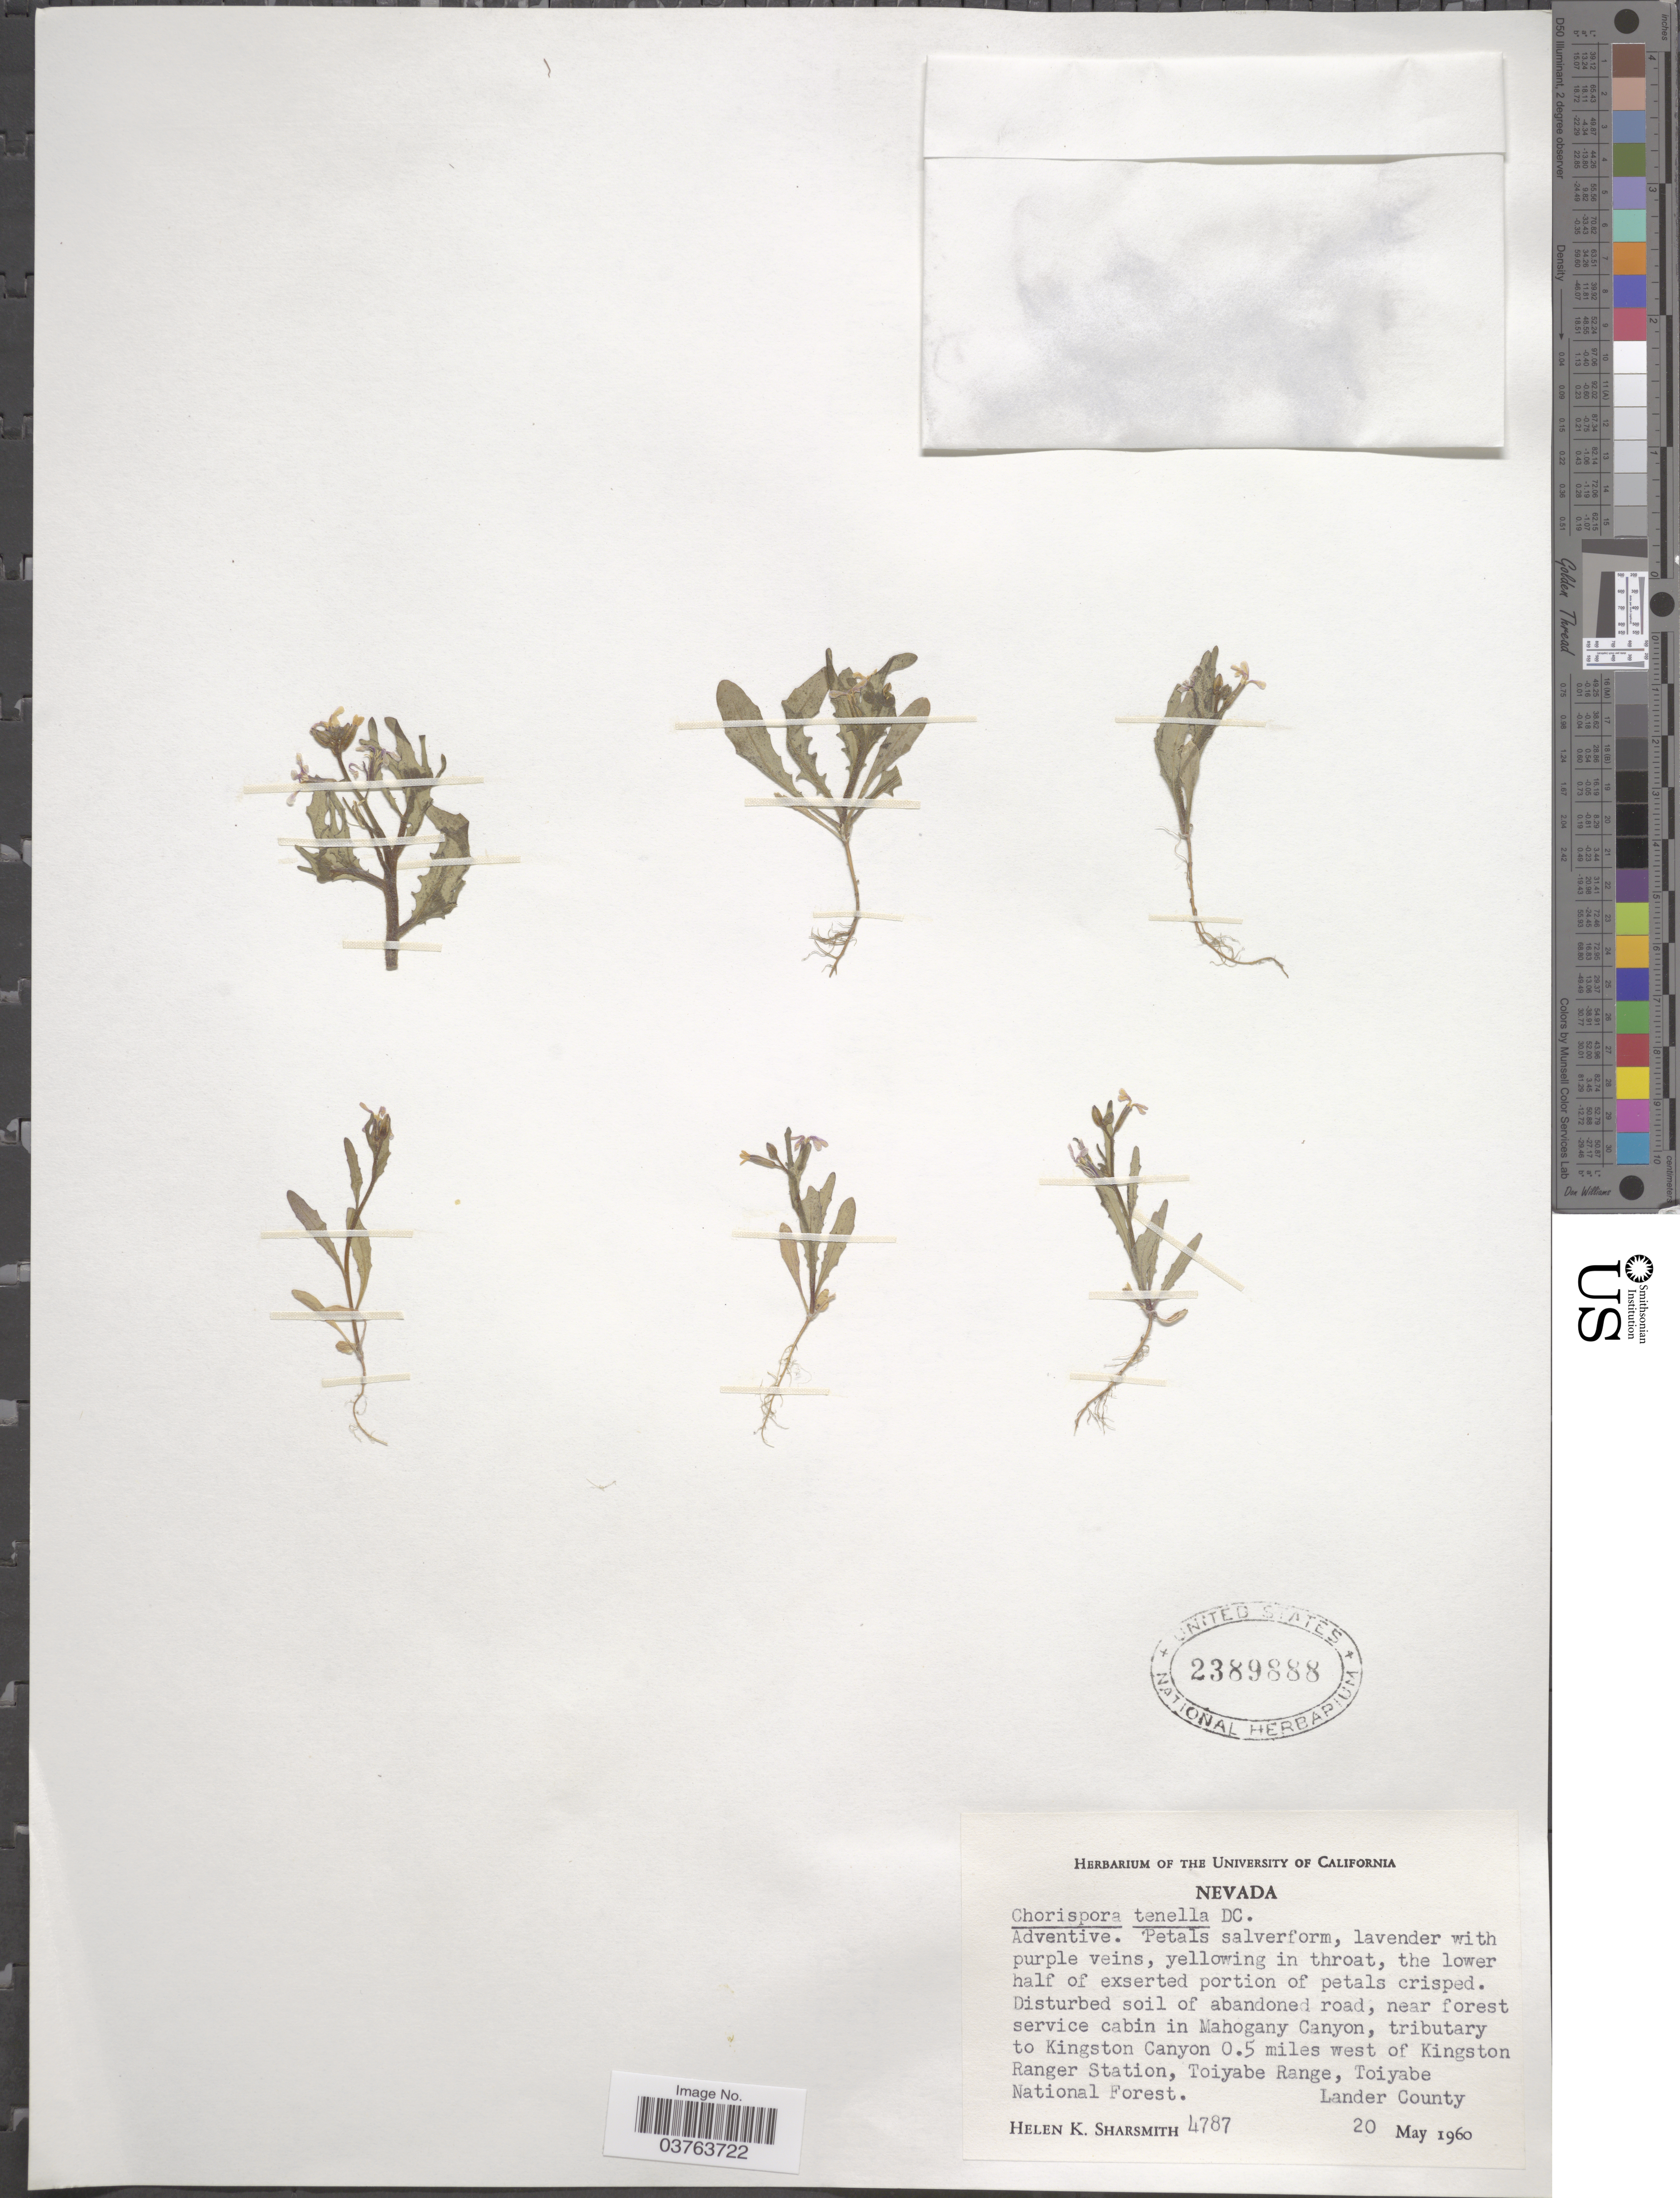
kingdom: Plantae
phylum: Tracheophyta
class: Magnoliopsida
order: Brassicales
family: Brassicaceae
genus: Chorispora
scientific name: Chorispora tenella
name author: DC.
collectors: H. Sharsmith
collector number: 4787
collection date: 1960-05-20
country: United States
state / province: Nevada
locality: Disturbed soil of abandoned road, near forest service cabin in Mahogany Canyon, tributary to Kingston Canyon 0.5 miles west of Kingston Ranger Station, Toiyabe Range, Toiyabe National Forest, Lander County.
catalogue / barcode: US 2389888